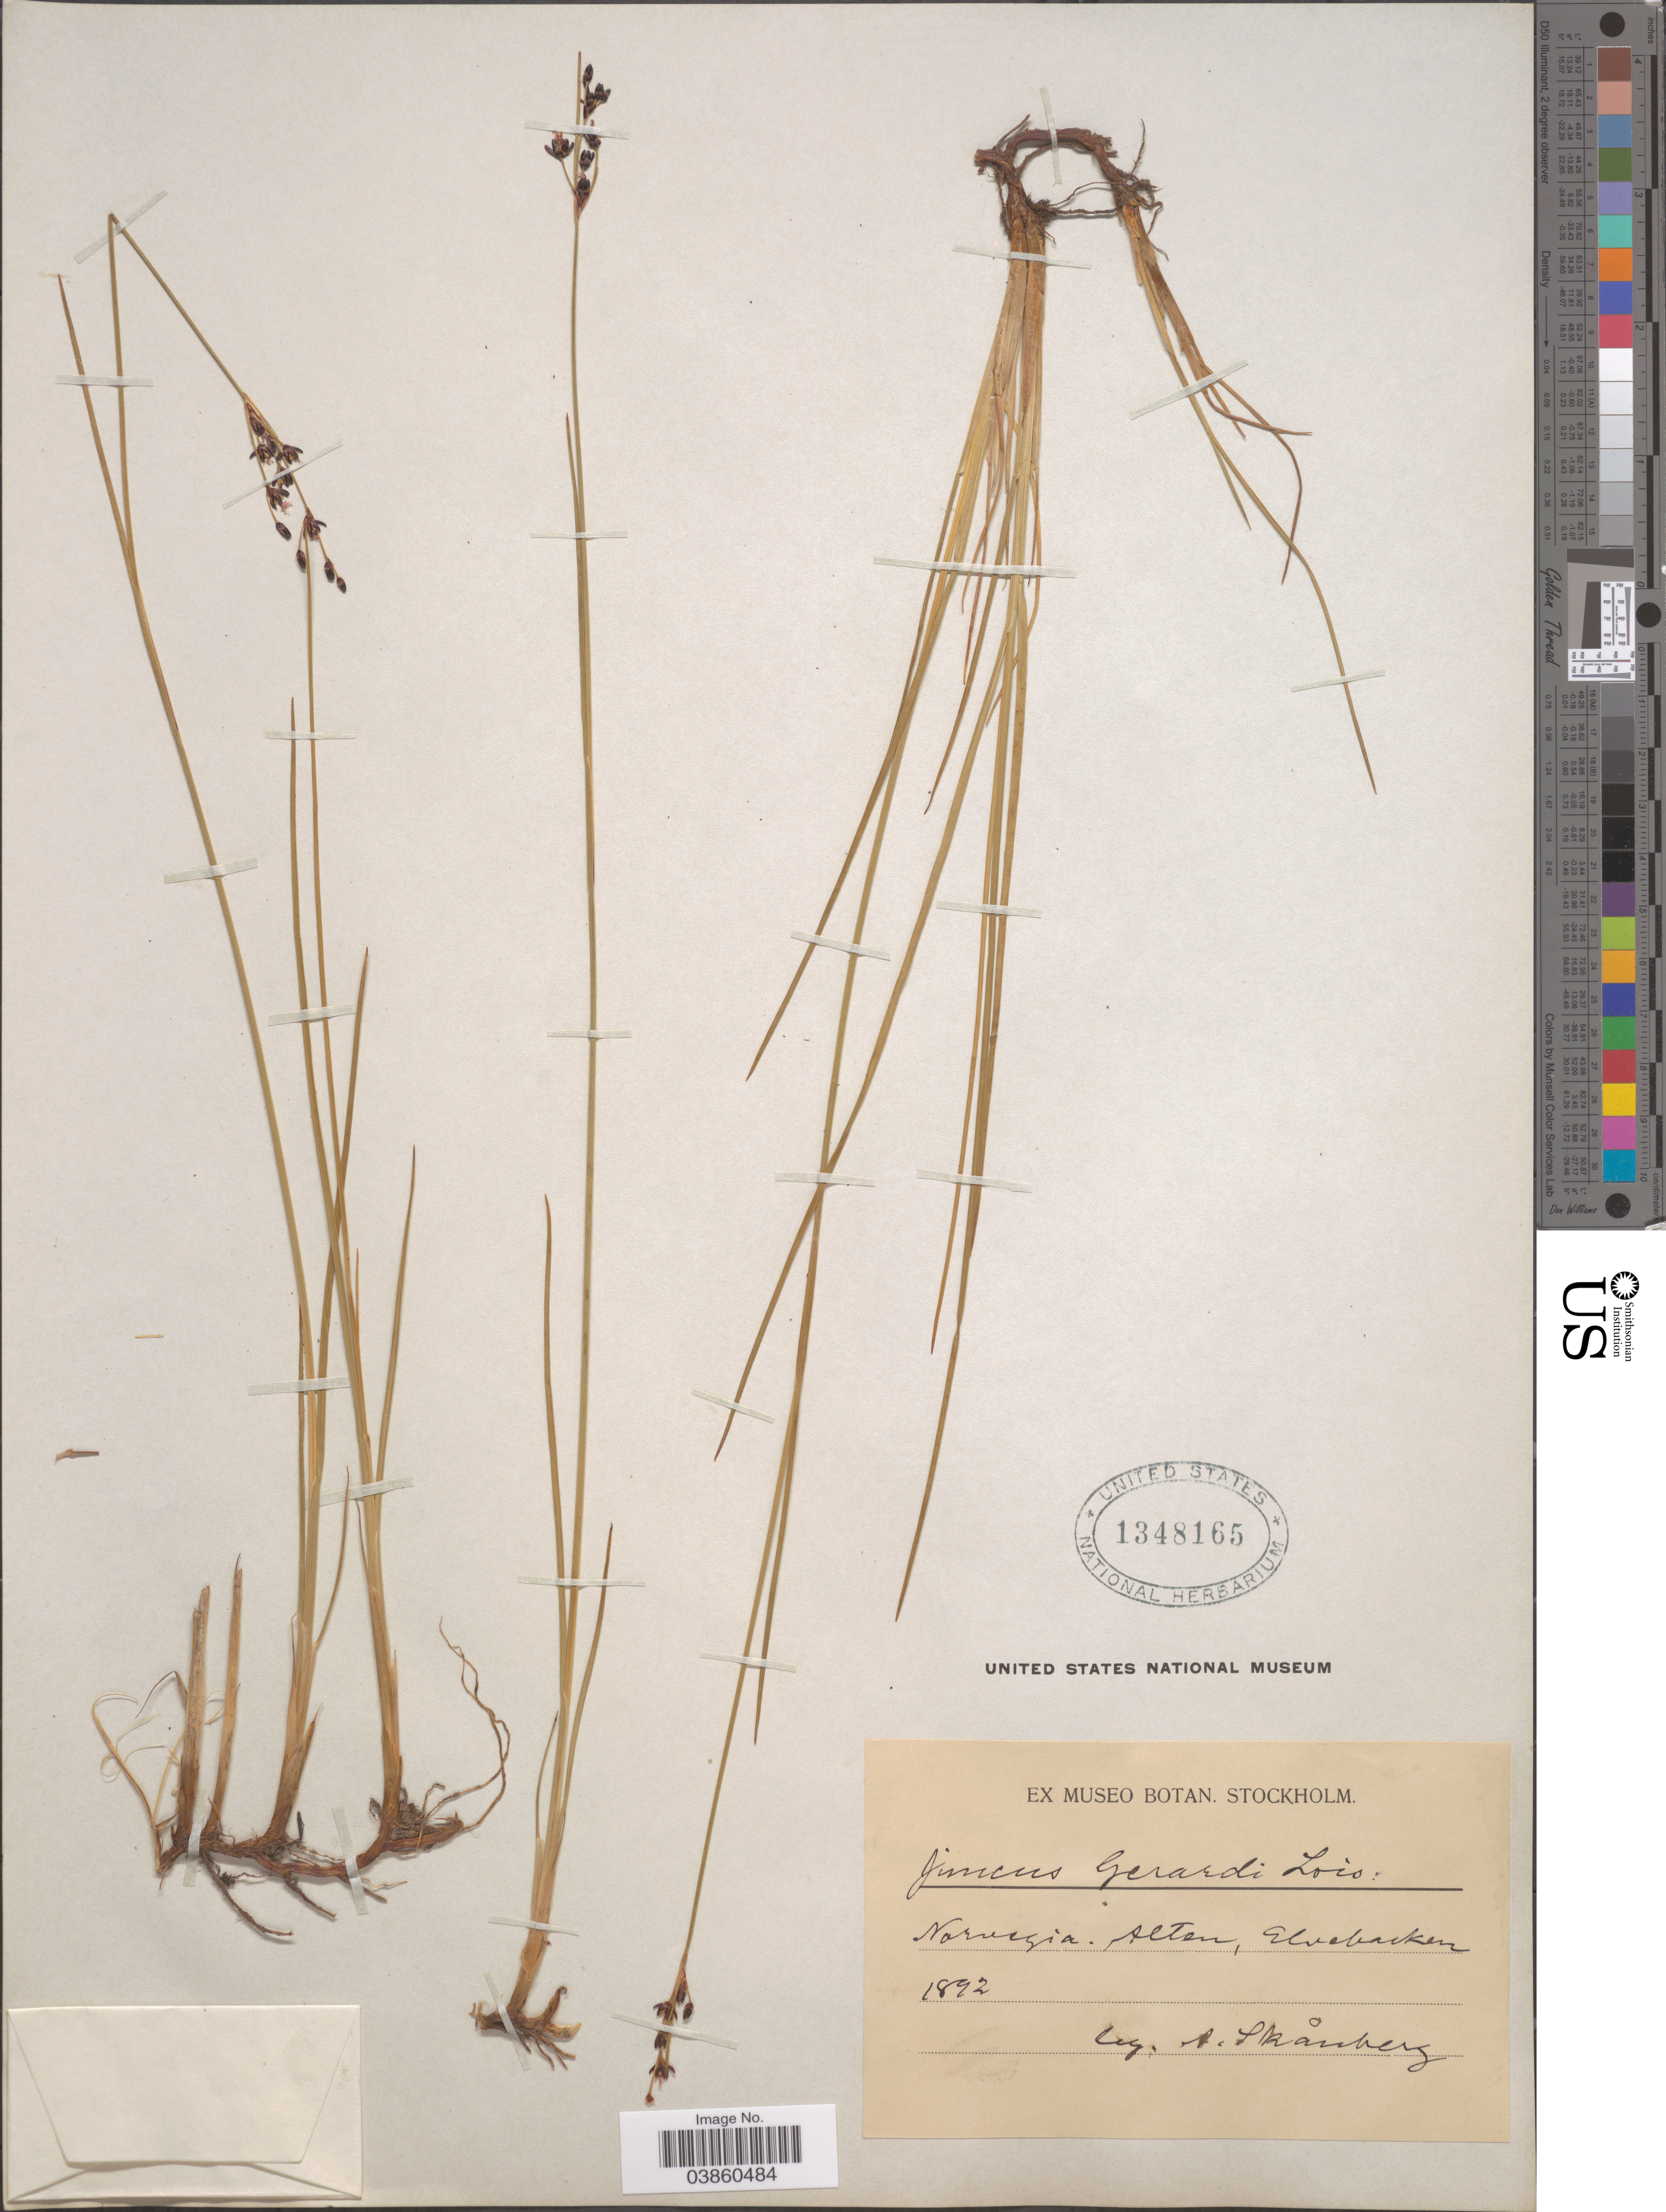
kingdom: Plantae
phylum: Tracheophyta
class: Liliopsida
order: Poales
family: Juncaceae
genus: Juncus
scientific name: Juncus gerardi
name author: Loisel.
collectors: A. Skånberg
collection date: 1892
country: Norway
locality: Norwegia. Altan, Elvebacken.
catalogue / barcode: US 1348165